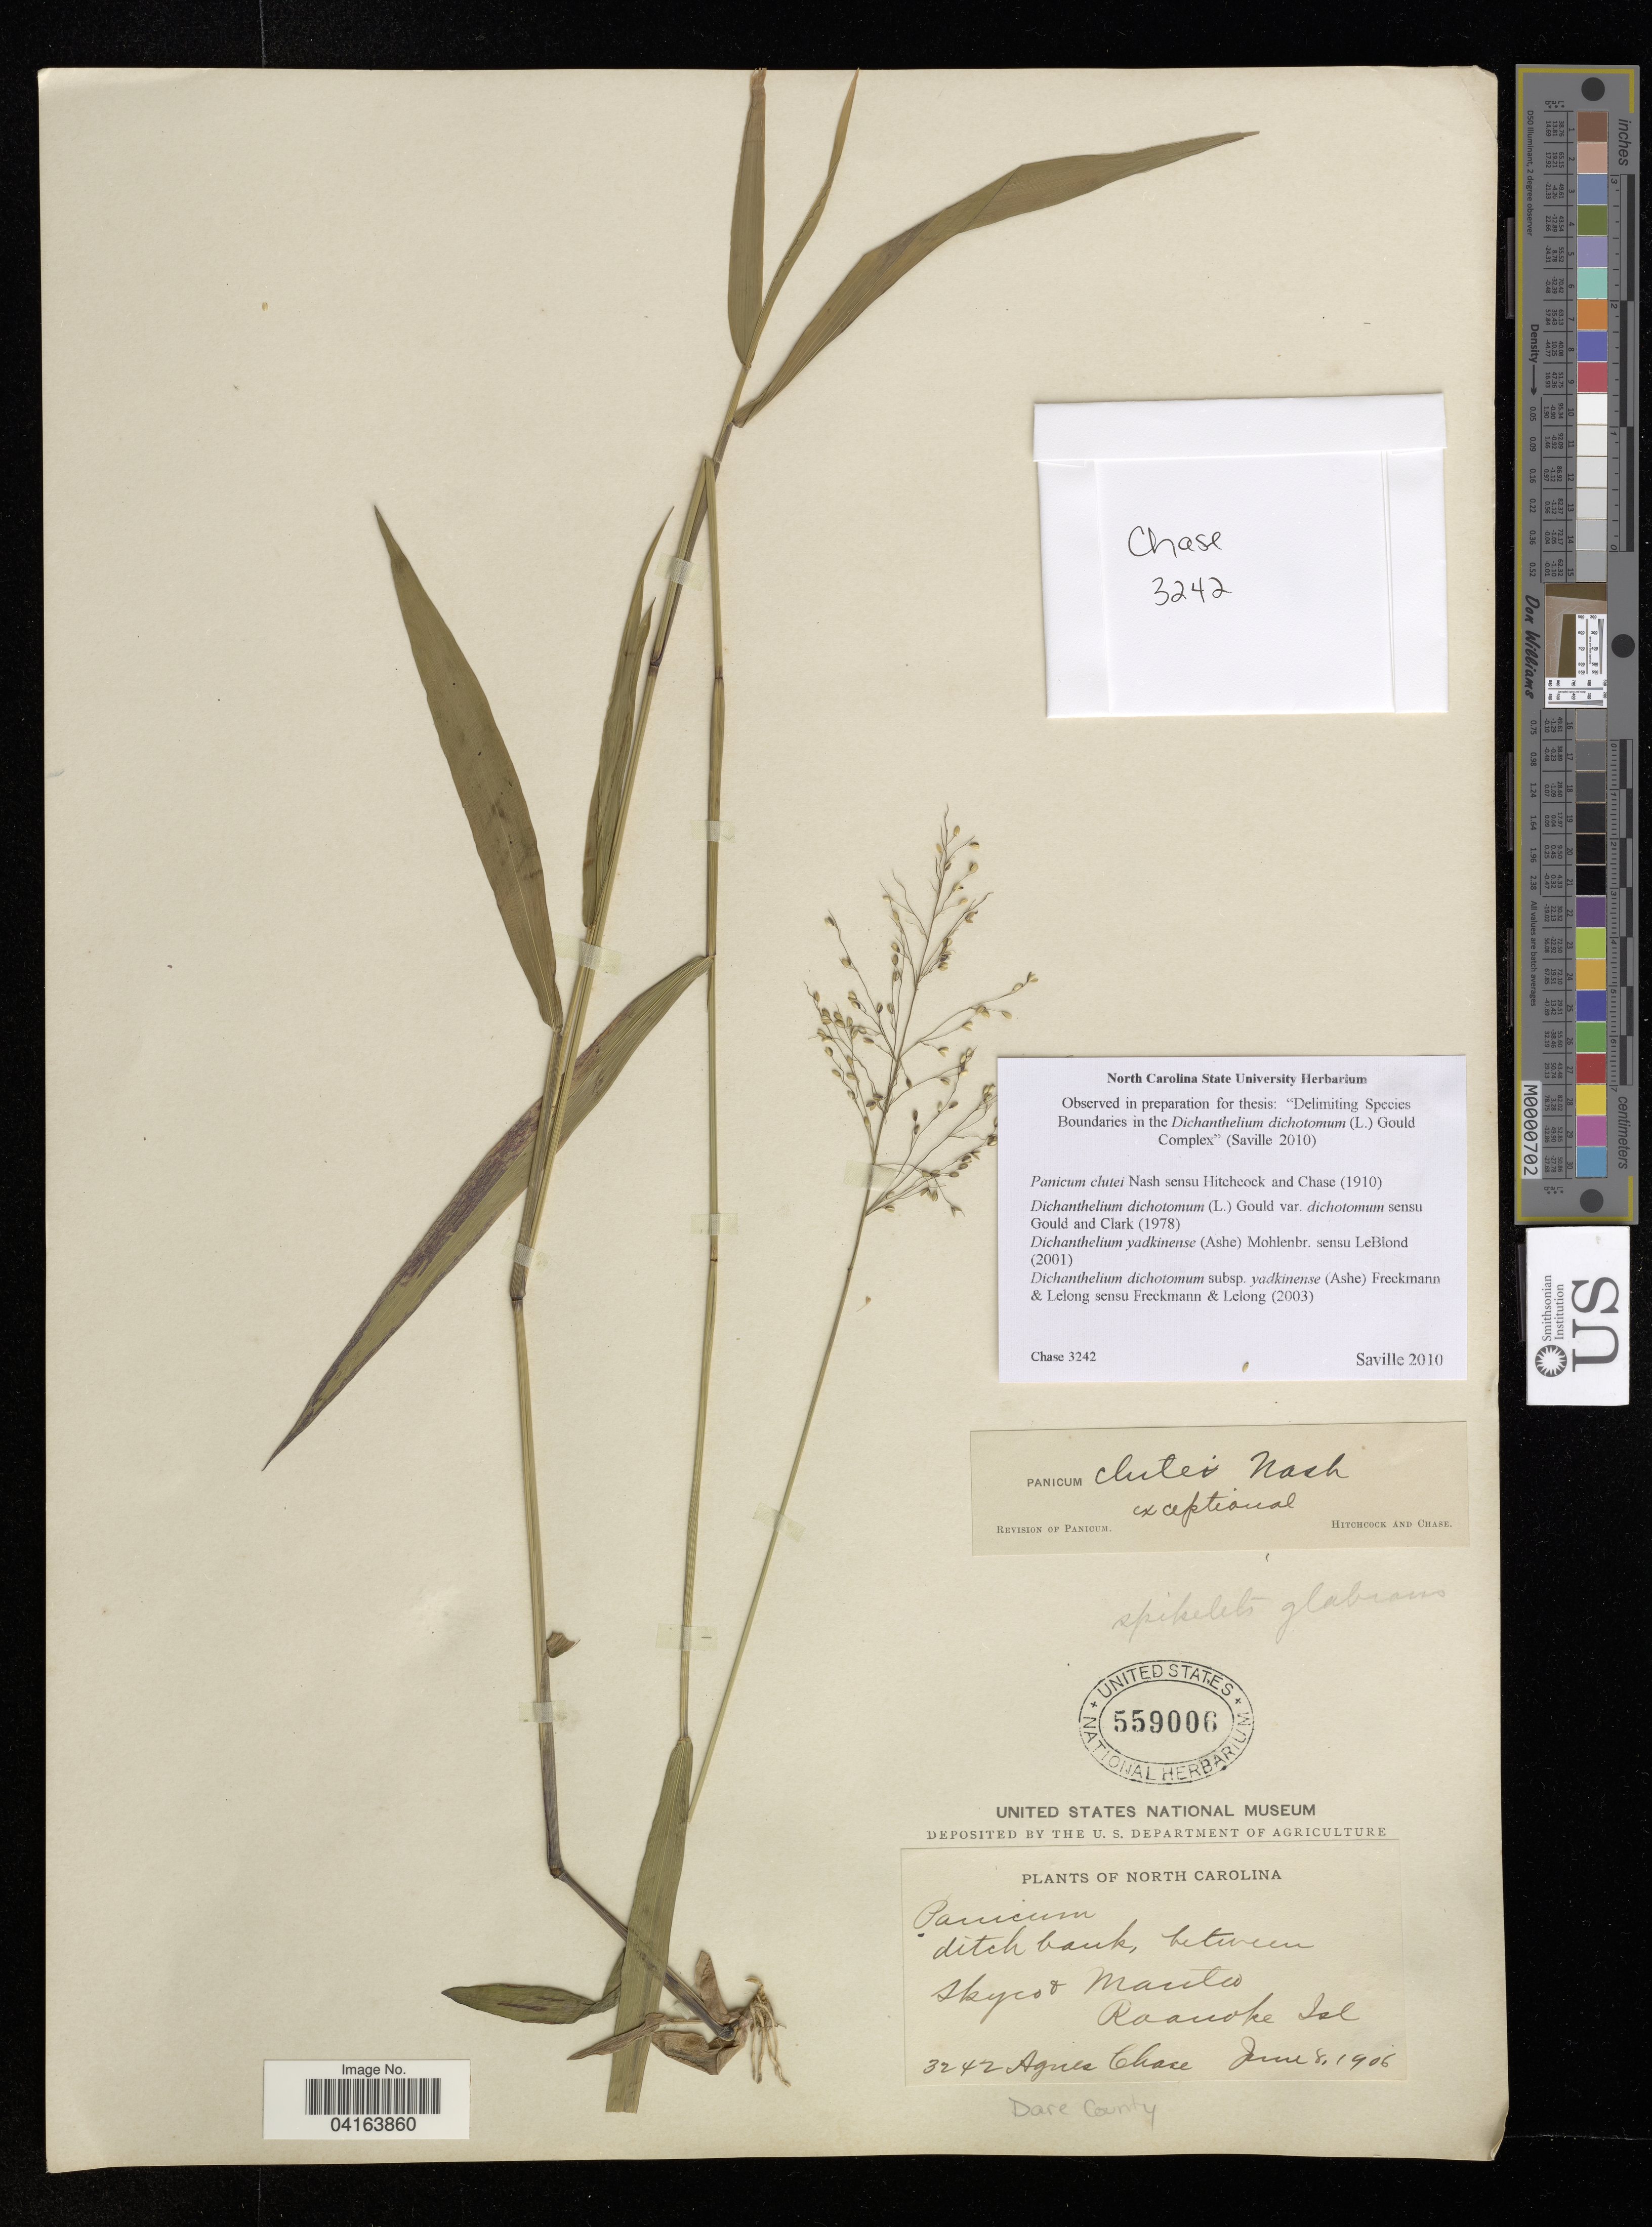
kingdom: Plantae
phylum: Tracheophyta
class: Liliopsida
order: Poales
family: Poaceae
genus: Dichanthelium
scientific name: Dichanthelium dichotomum subsp. yadkinense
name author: (Ashe) Freckmann & Lelong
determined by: Saville, A. C., (NCSC), North Carolina State University (UNITED STATES)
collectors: A. Chase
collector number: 3242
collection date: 1906-06-08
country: United States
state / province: North Carolina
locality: Skyco & Manteo. Roanoke Isl. Dare County.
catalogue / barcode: US 559006